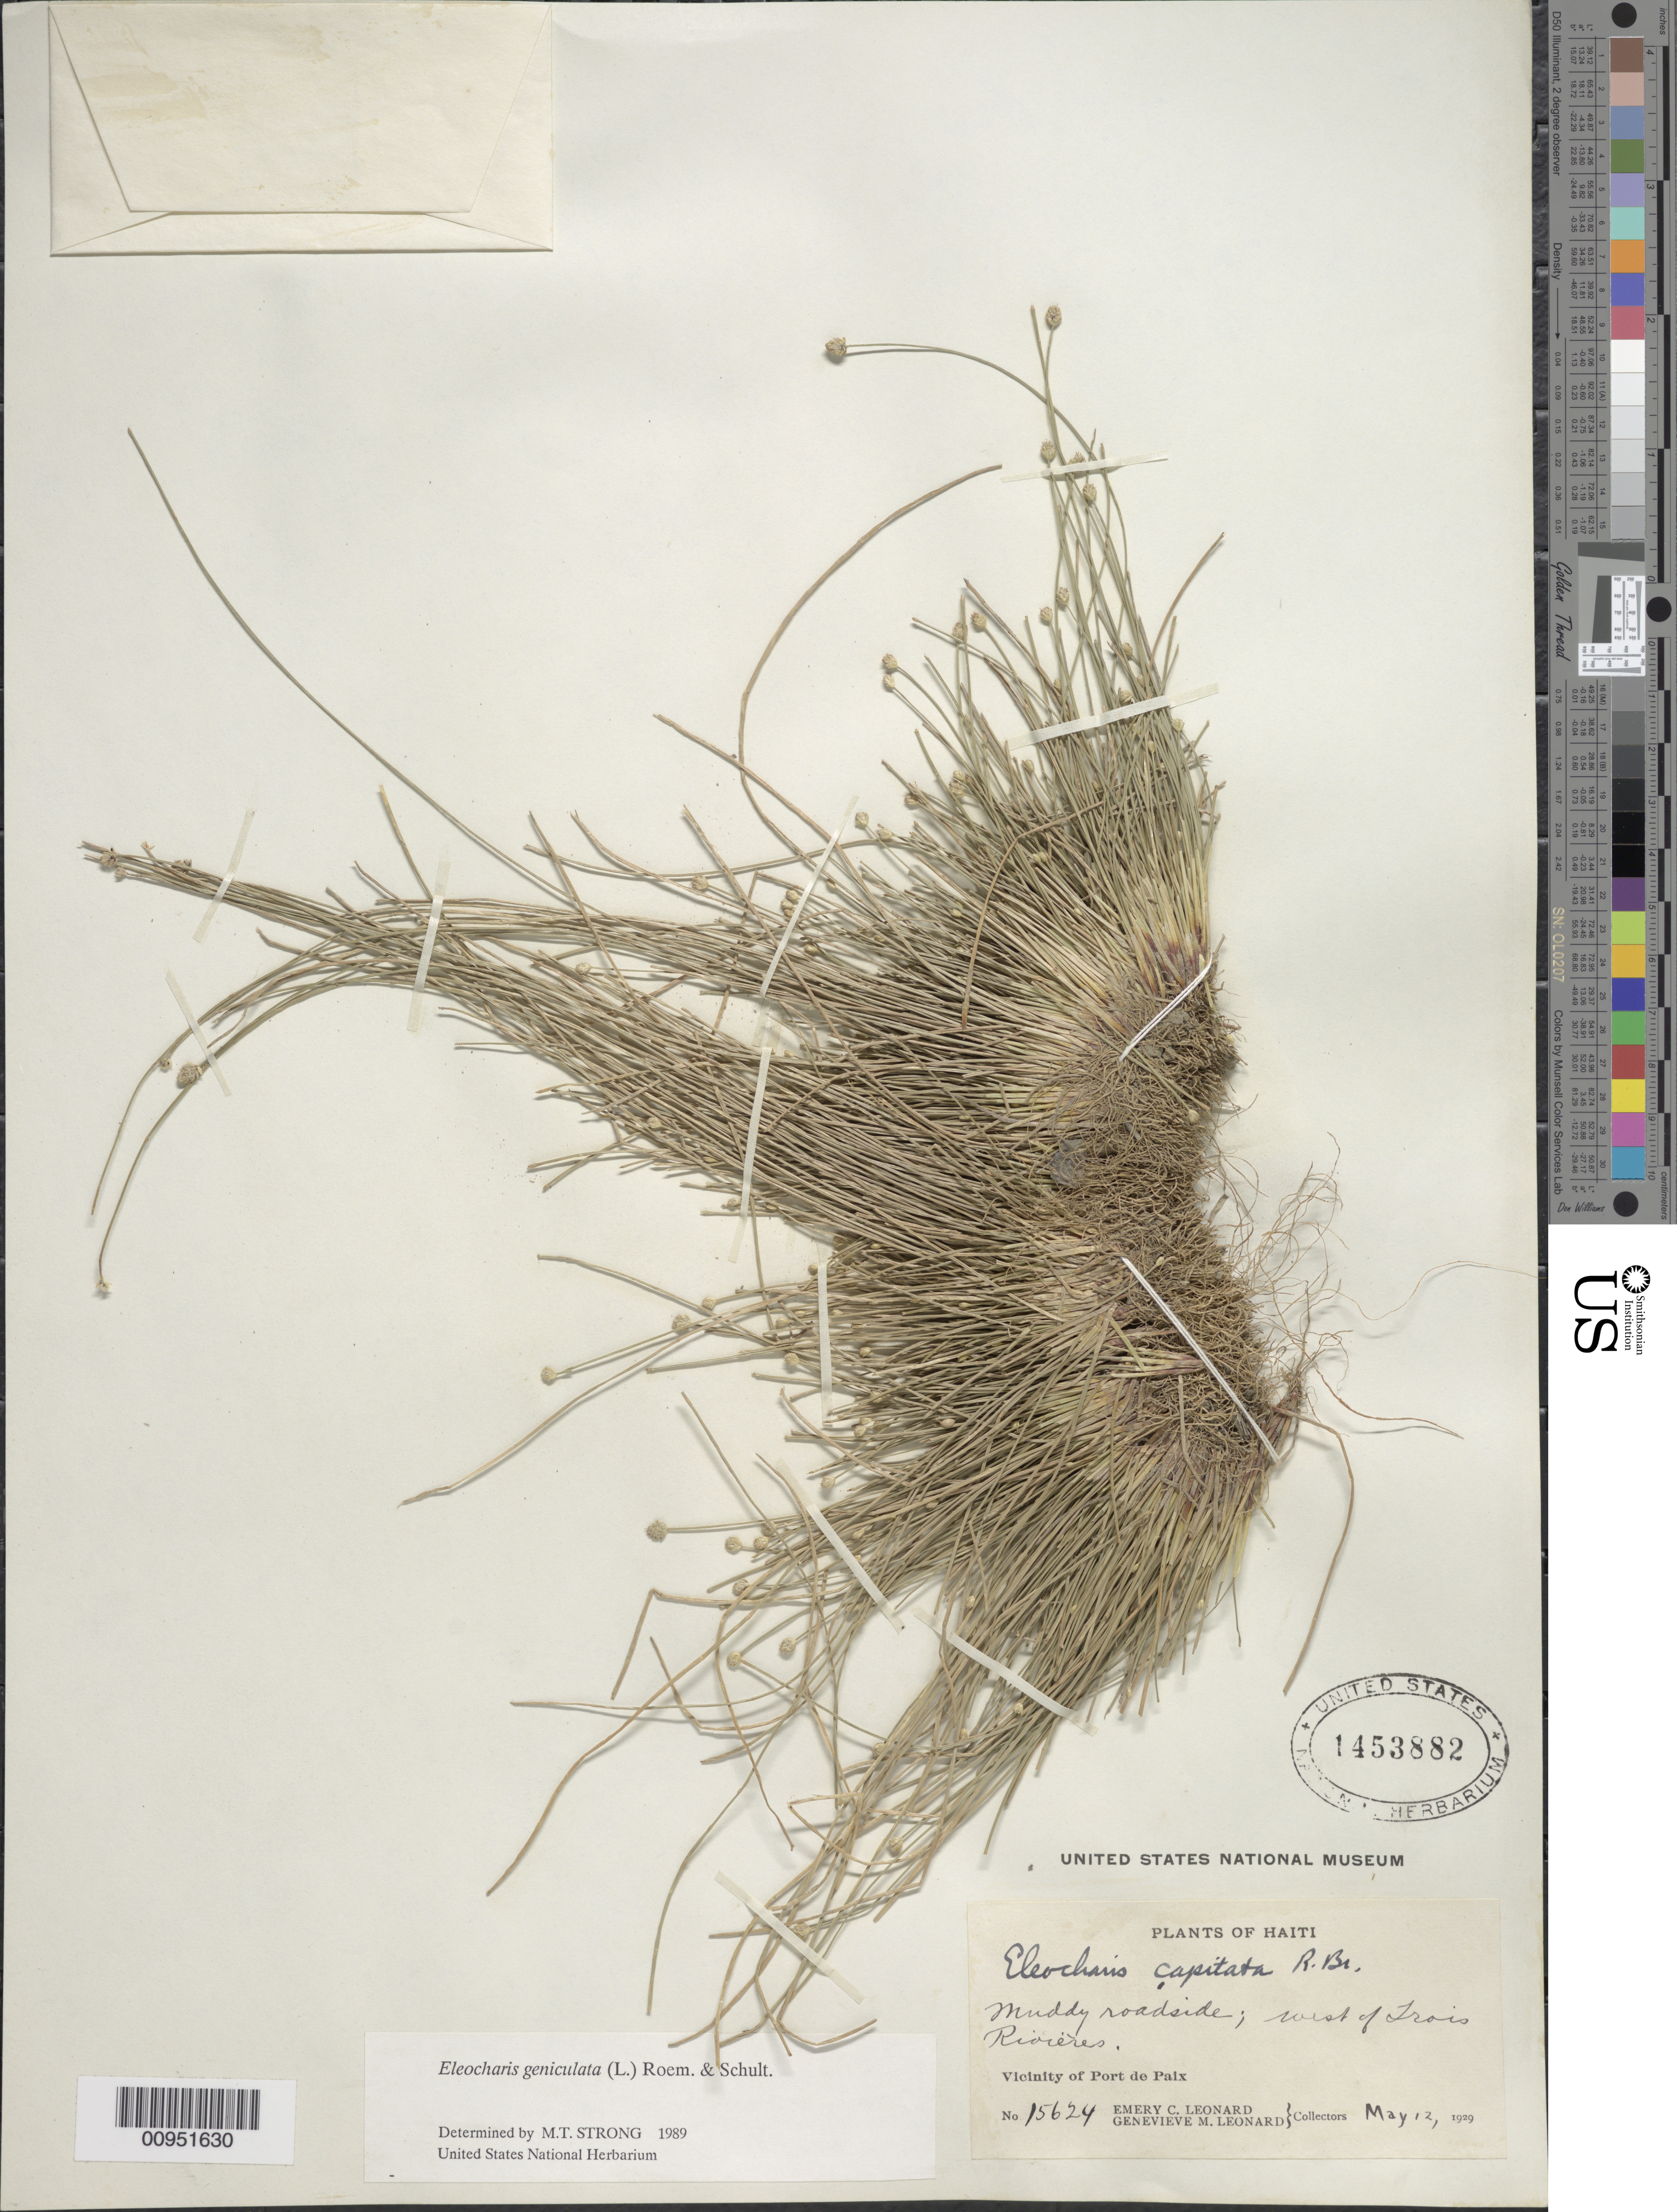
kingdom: Plantae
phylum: Tracheophyta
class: Liliopsida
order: Poales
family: Cyperaceae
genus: Eleocharis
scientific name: Eleocharis geniculata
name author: (L.) Roem. & Schult.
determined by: Strong, M. T., (US), Smithsonian Institution - National Museum of Natural History (UNITED STATES)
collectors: E. C. Leonard & G. M. Leonard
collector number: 15624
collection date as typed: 12 May 1929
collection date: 1929-05-12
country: Haiti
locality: Vicinity of Port de Paix, roadside W of Trois Rivière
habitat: Muddy roadside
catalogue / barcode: US 1453882